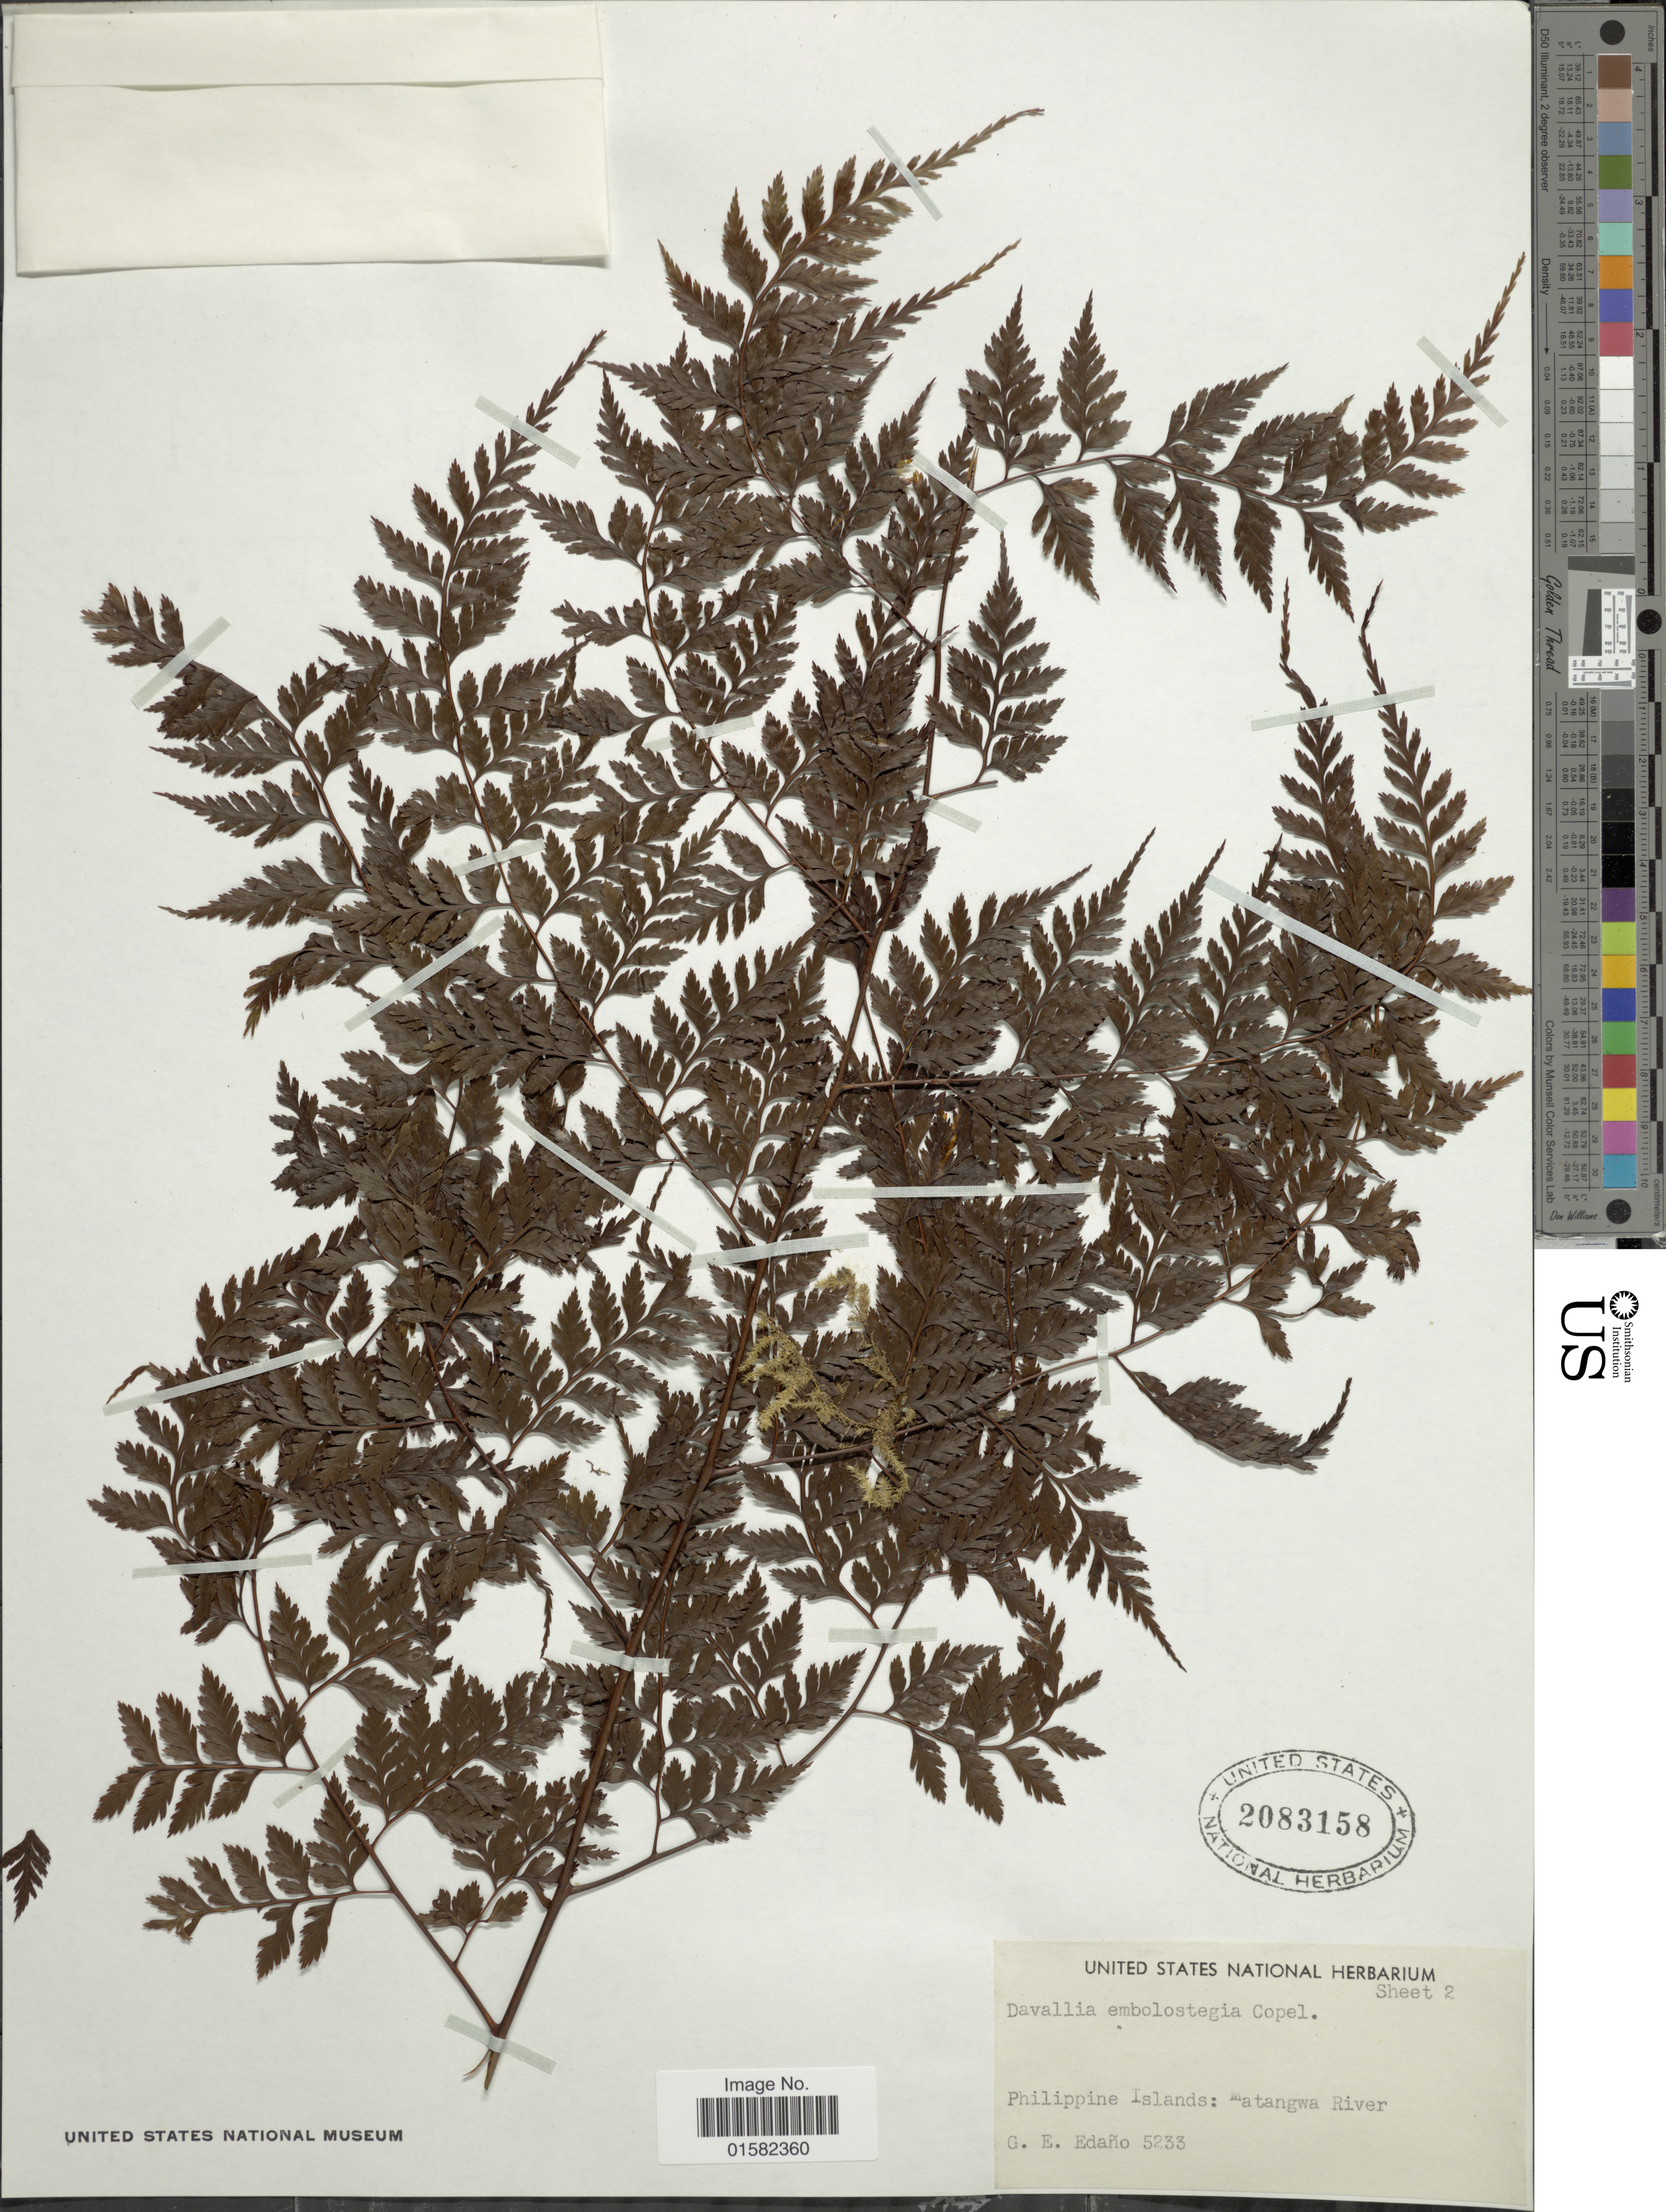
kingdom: Plantae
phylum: Tracheophyta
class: Polypodiopsida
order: Polypodiales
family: Davalliaceae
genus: Wibelia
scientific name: Wibelia embolostegia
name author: (Colla) M. Kato & Tsutsumi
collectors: G. E. Edaño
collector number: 5233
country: Philippines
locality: Philippine Islands: Matangwa River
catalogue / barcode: US 2083158